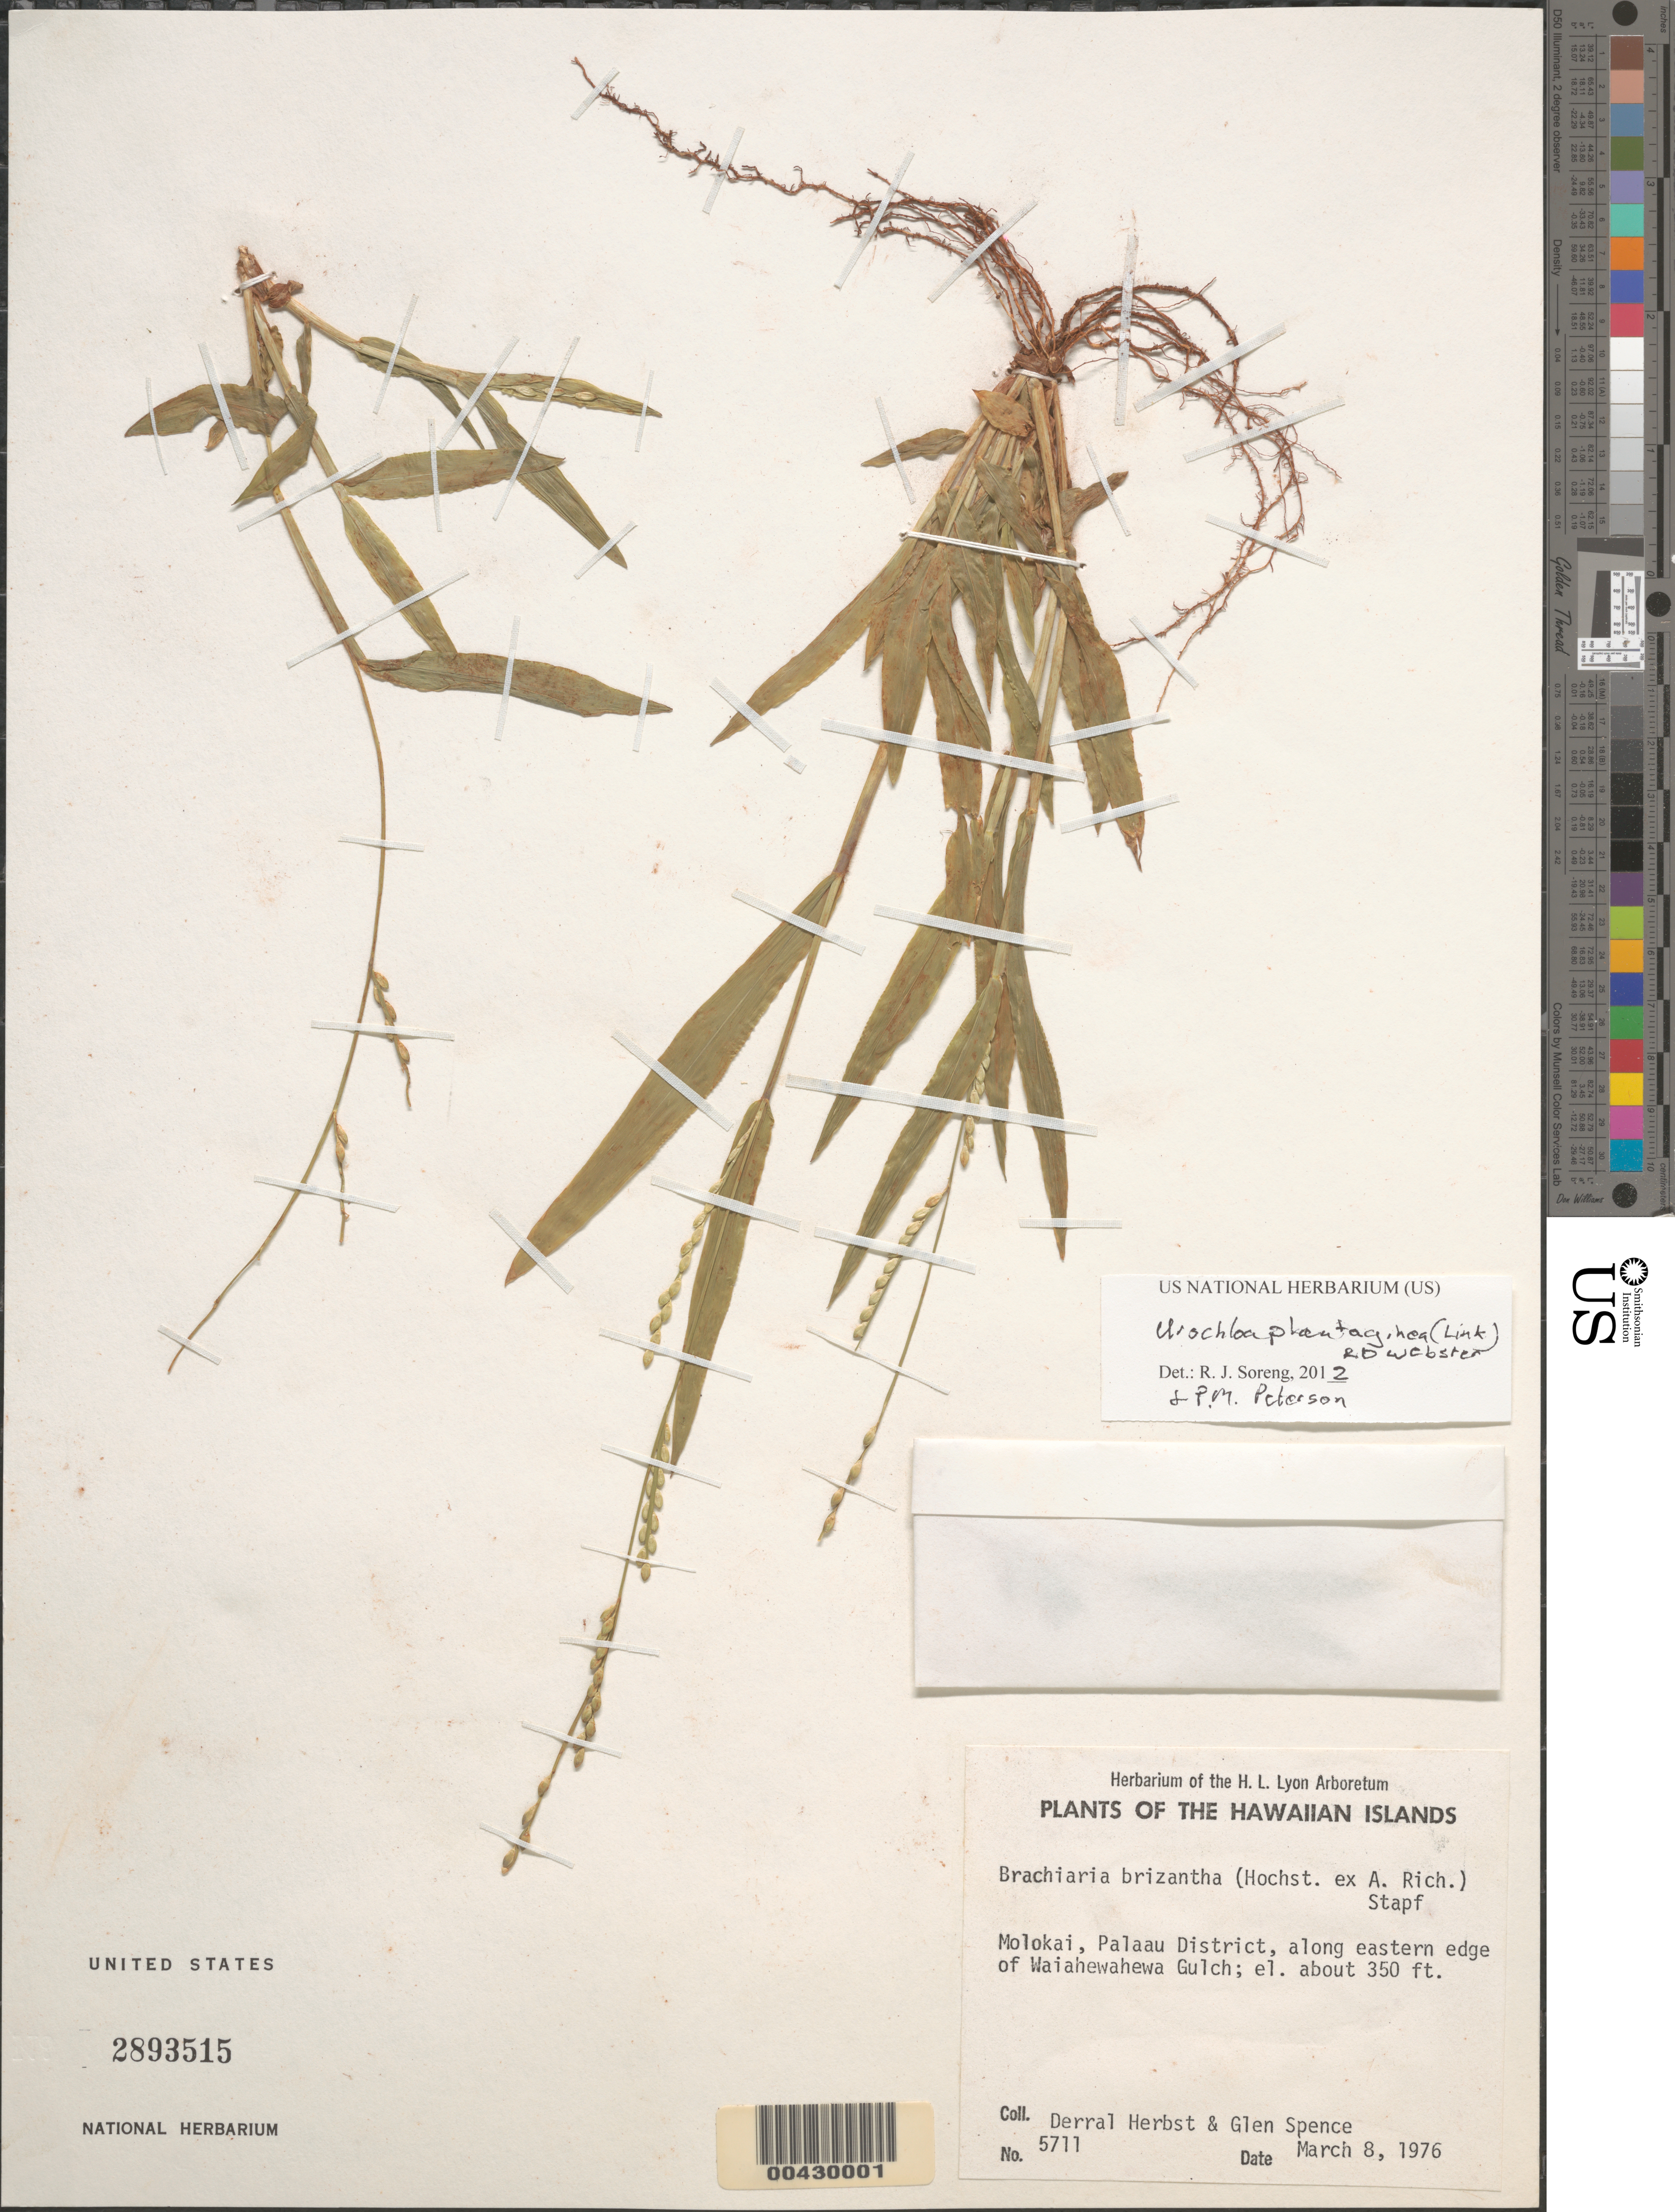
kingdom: Plantae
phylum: Tracheophyta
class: Liliopsida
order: Poales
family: Poaceae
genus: Urochloa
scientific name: Urochloa plantaginea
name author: (Link) R.D. Webster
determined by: Peterson, Paul M.; Soreng, Robert J.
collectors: D. R. Herbst & G. Spence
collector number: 5711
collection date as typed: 8 Mar 1976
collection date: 1976-03-08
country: United States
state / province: Hawaii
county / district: Maui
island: Moloka'i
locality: Palaau District, along eastern edge of Waiahewahewa Gulch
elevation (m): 107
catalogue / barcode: US 2893515